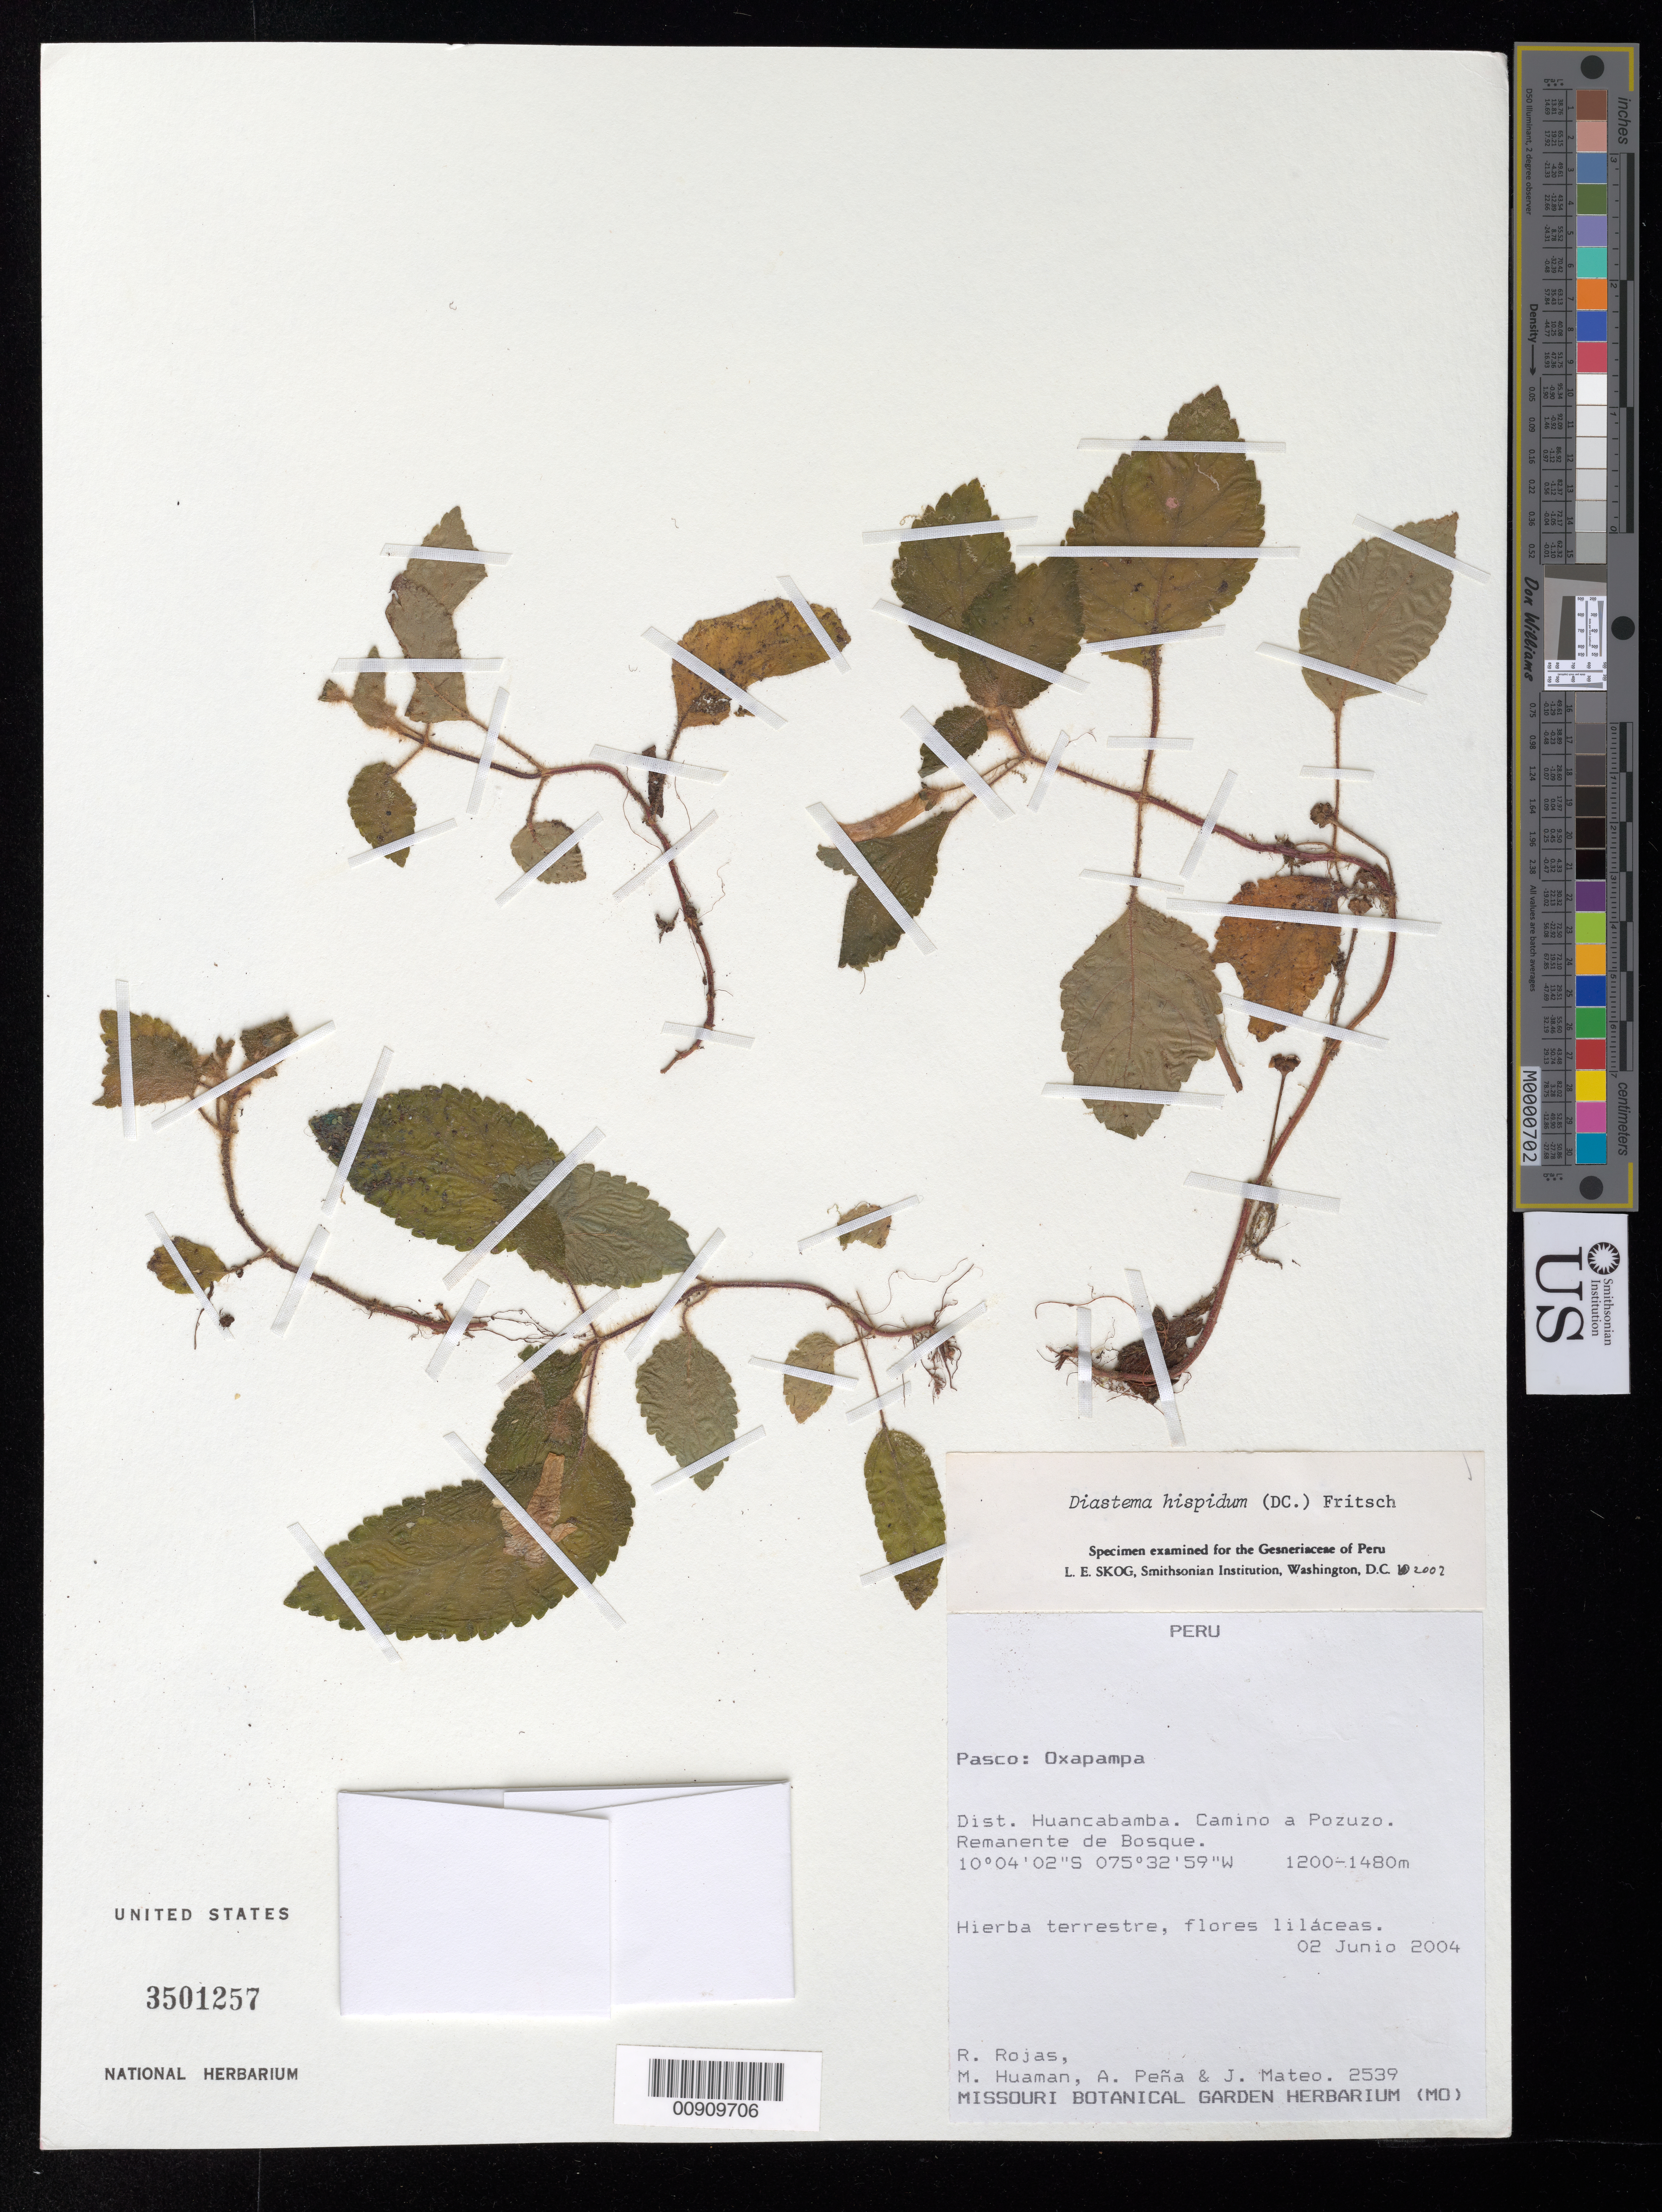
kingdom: Plantae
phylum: Tracheophyta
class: Magnoliopsida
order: Lamiales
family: Gesneriaceae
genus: Diastema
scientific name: Diastema hispidum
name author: (DC.) Fritsch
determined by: Skog, Laurence E.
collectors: R. Rojas & et al.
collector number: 2539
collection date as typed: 02 Jun 2004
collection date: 2004-06-02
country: Peru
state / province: Pasco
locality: Pasco: Oxapampa. Dist. Huancabamba. Camino a Pozuzo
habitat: Remanente de bosque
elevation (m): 1200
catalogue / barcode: US 3501257